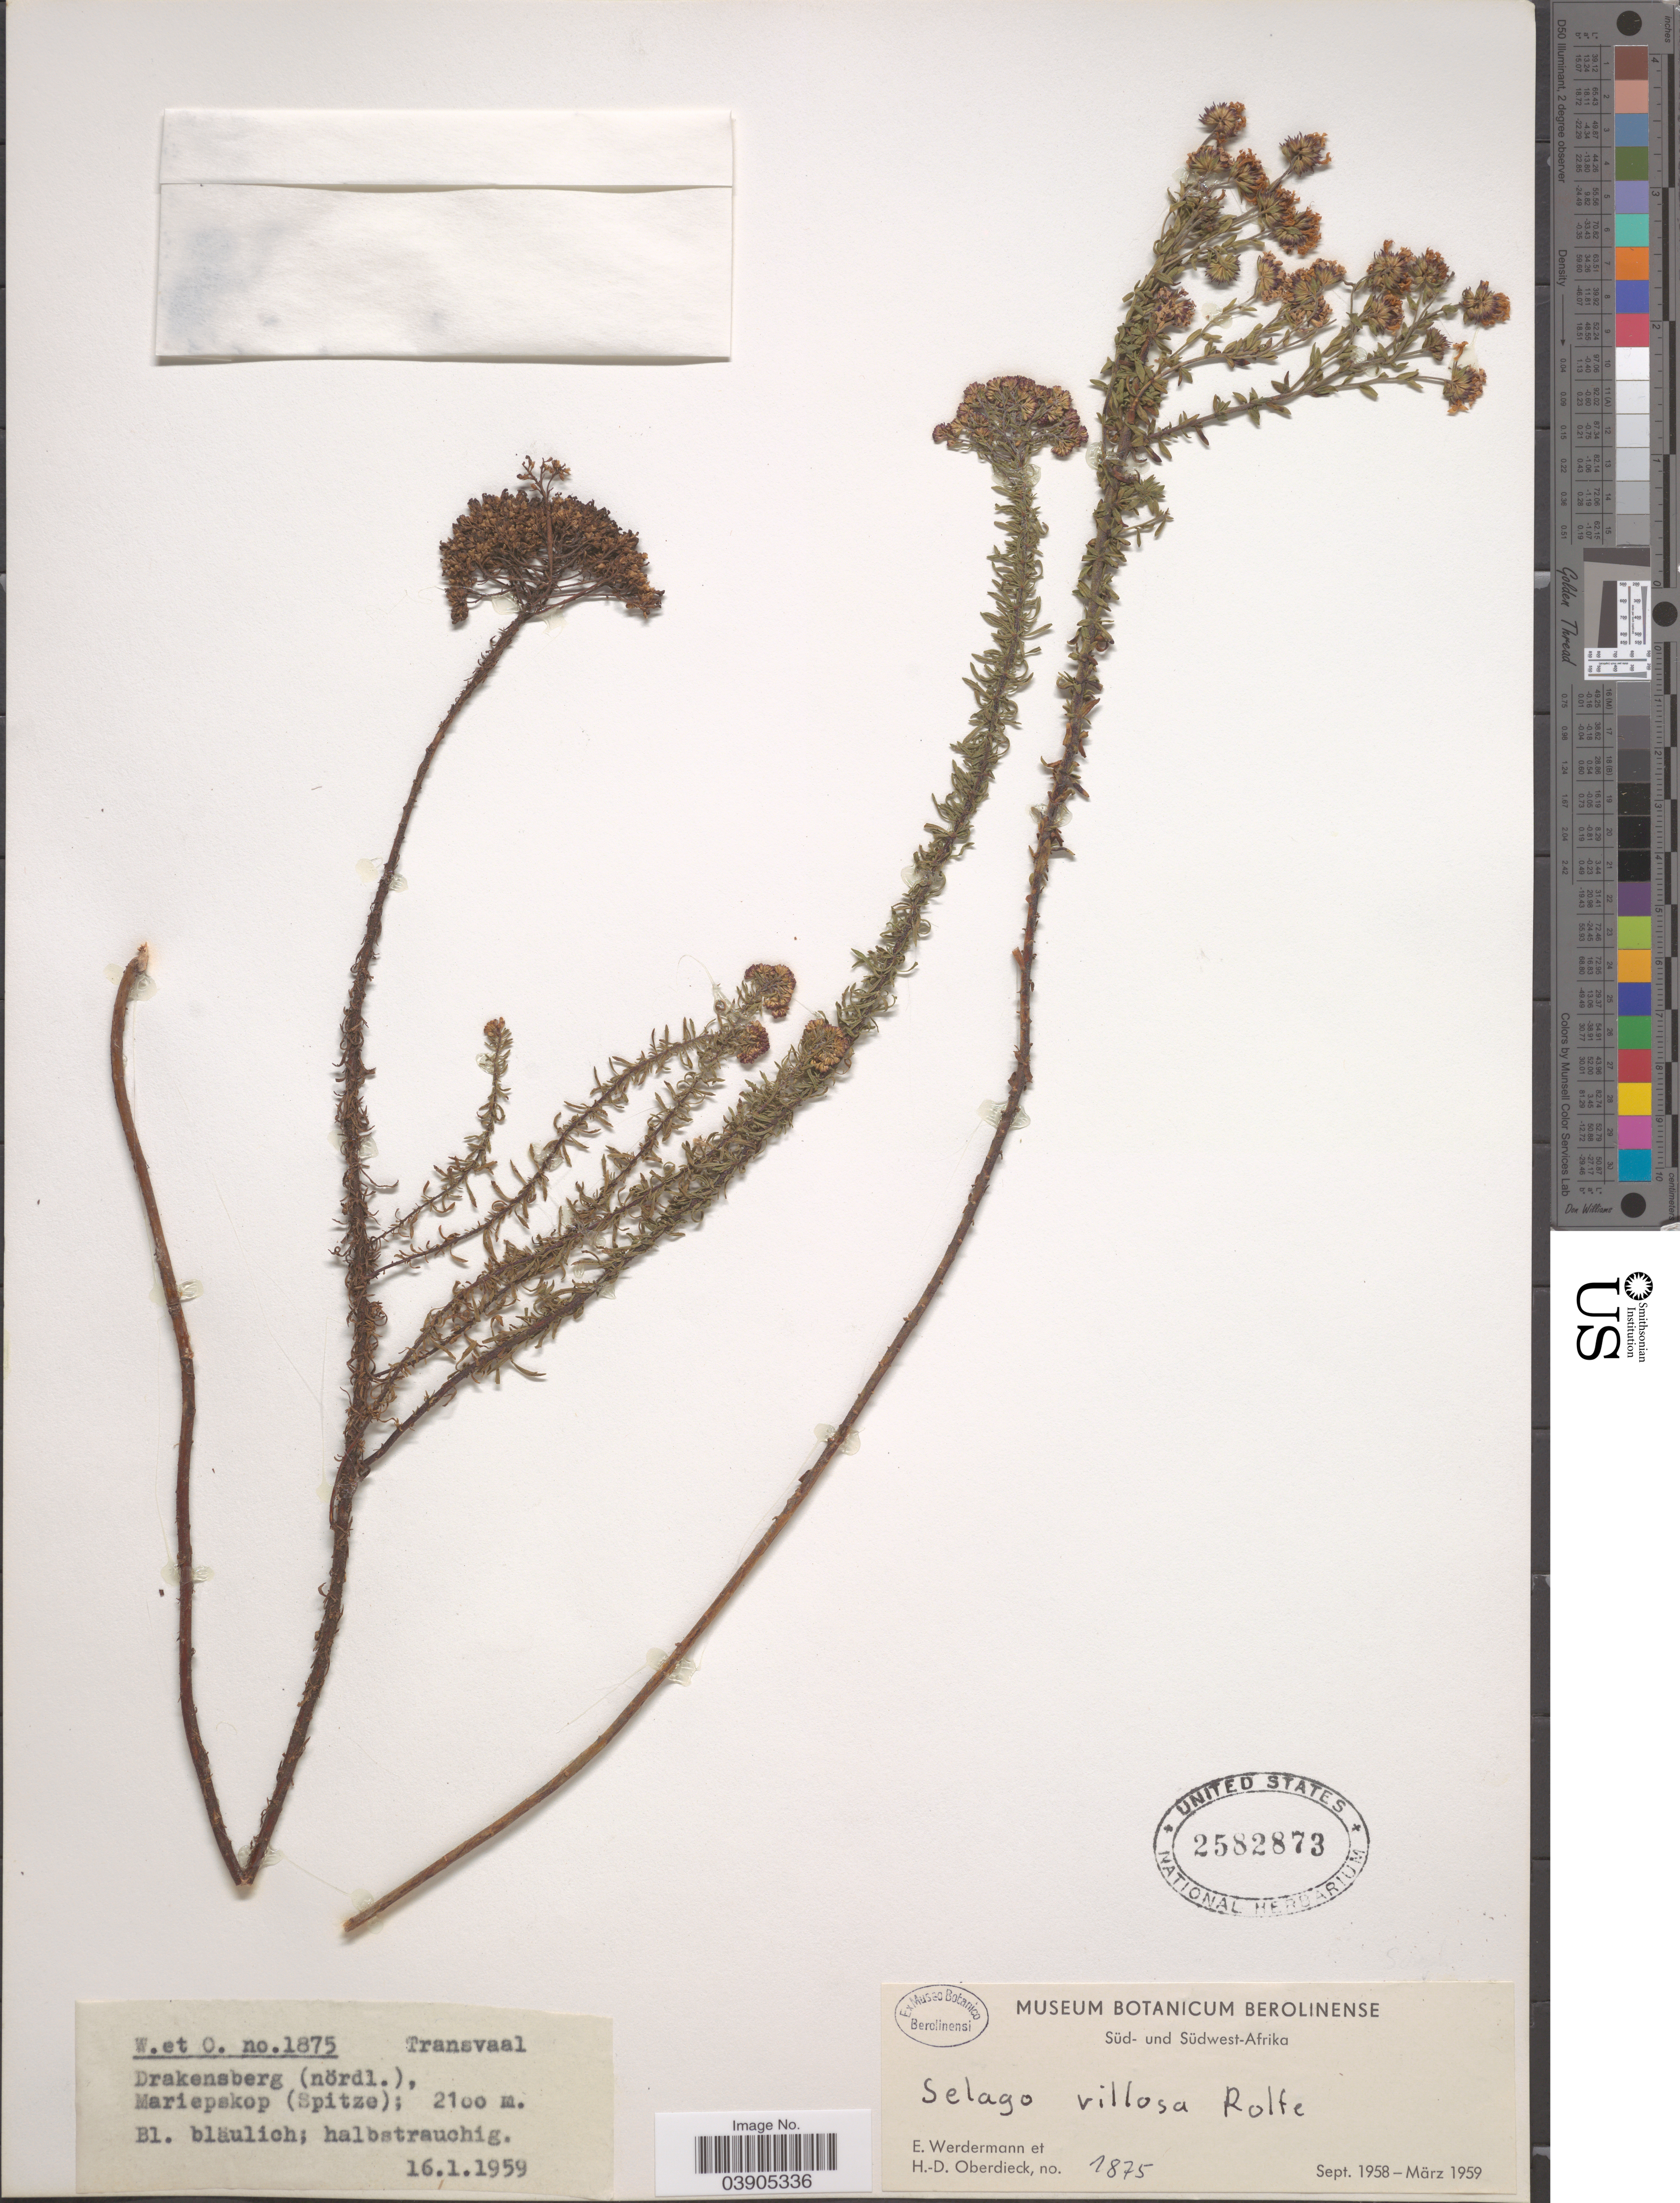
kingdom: Plantae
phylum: Tracheophyta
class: Magnoliopsida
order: Lamiales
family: Scrophulariaceae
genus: Selago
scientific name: Selago villosa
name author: Rolfe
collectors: E. Werdermann & H. Oberdieck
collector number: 1875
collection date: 1959-01-16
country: South Africa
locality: Transvaal. Drakensberg (nördl.), Mariepskop (Spitze).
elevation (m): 2100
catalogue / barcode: US 2582873